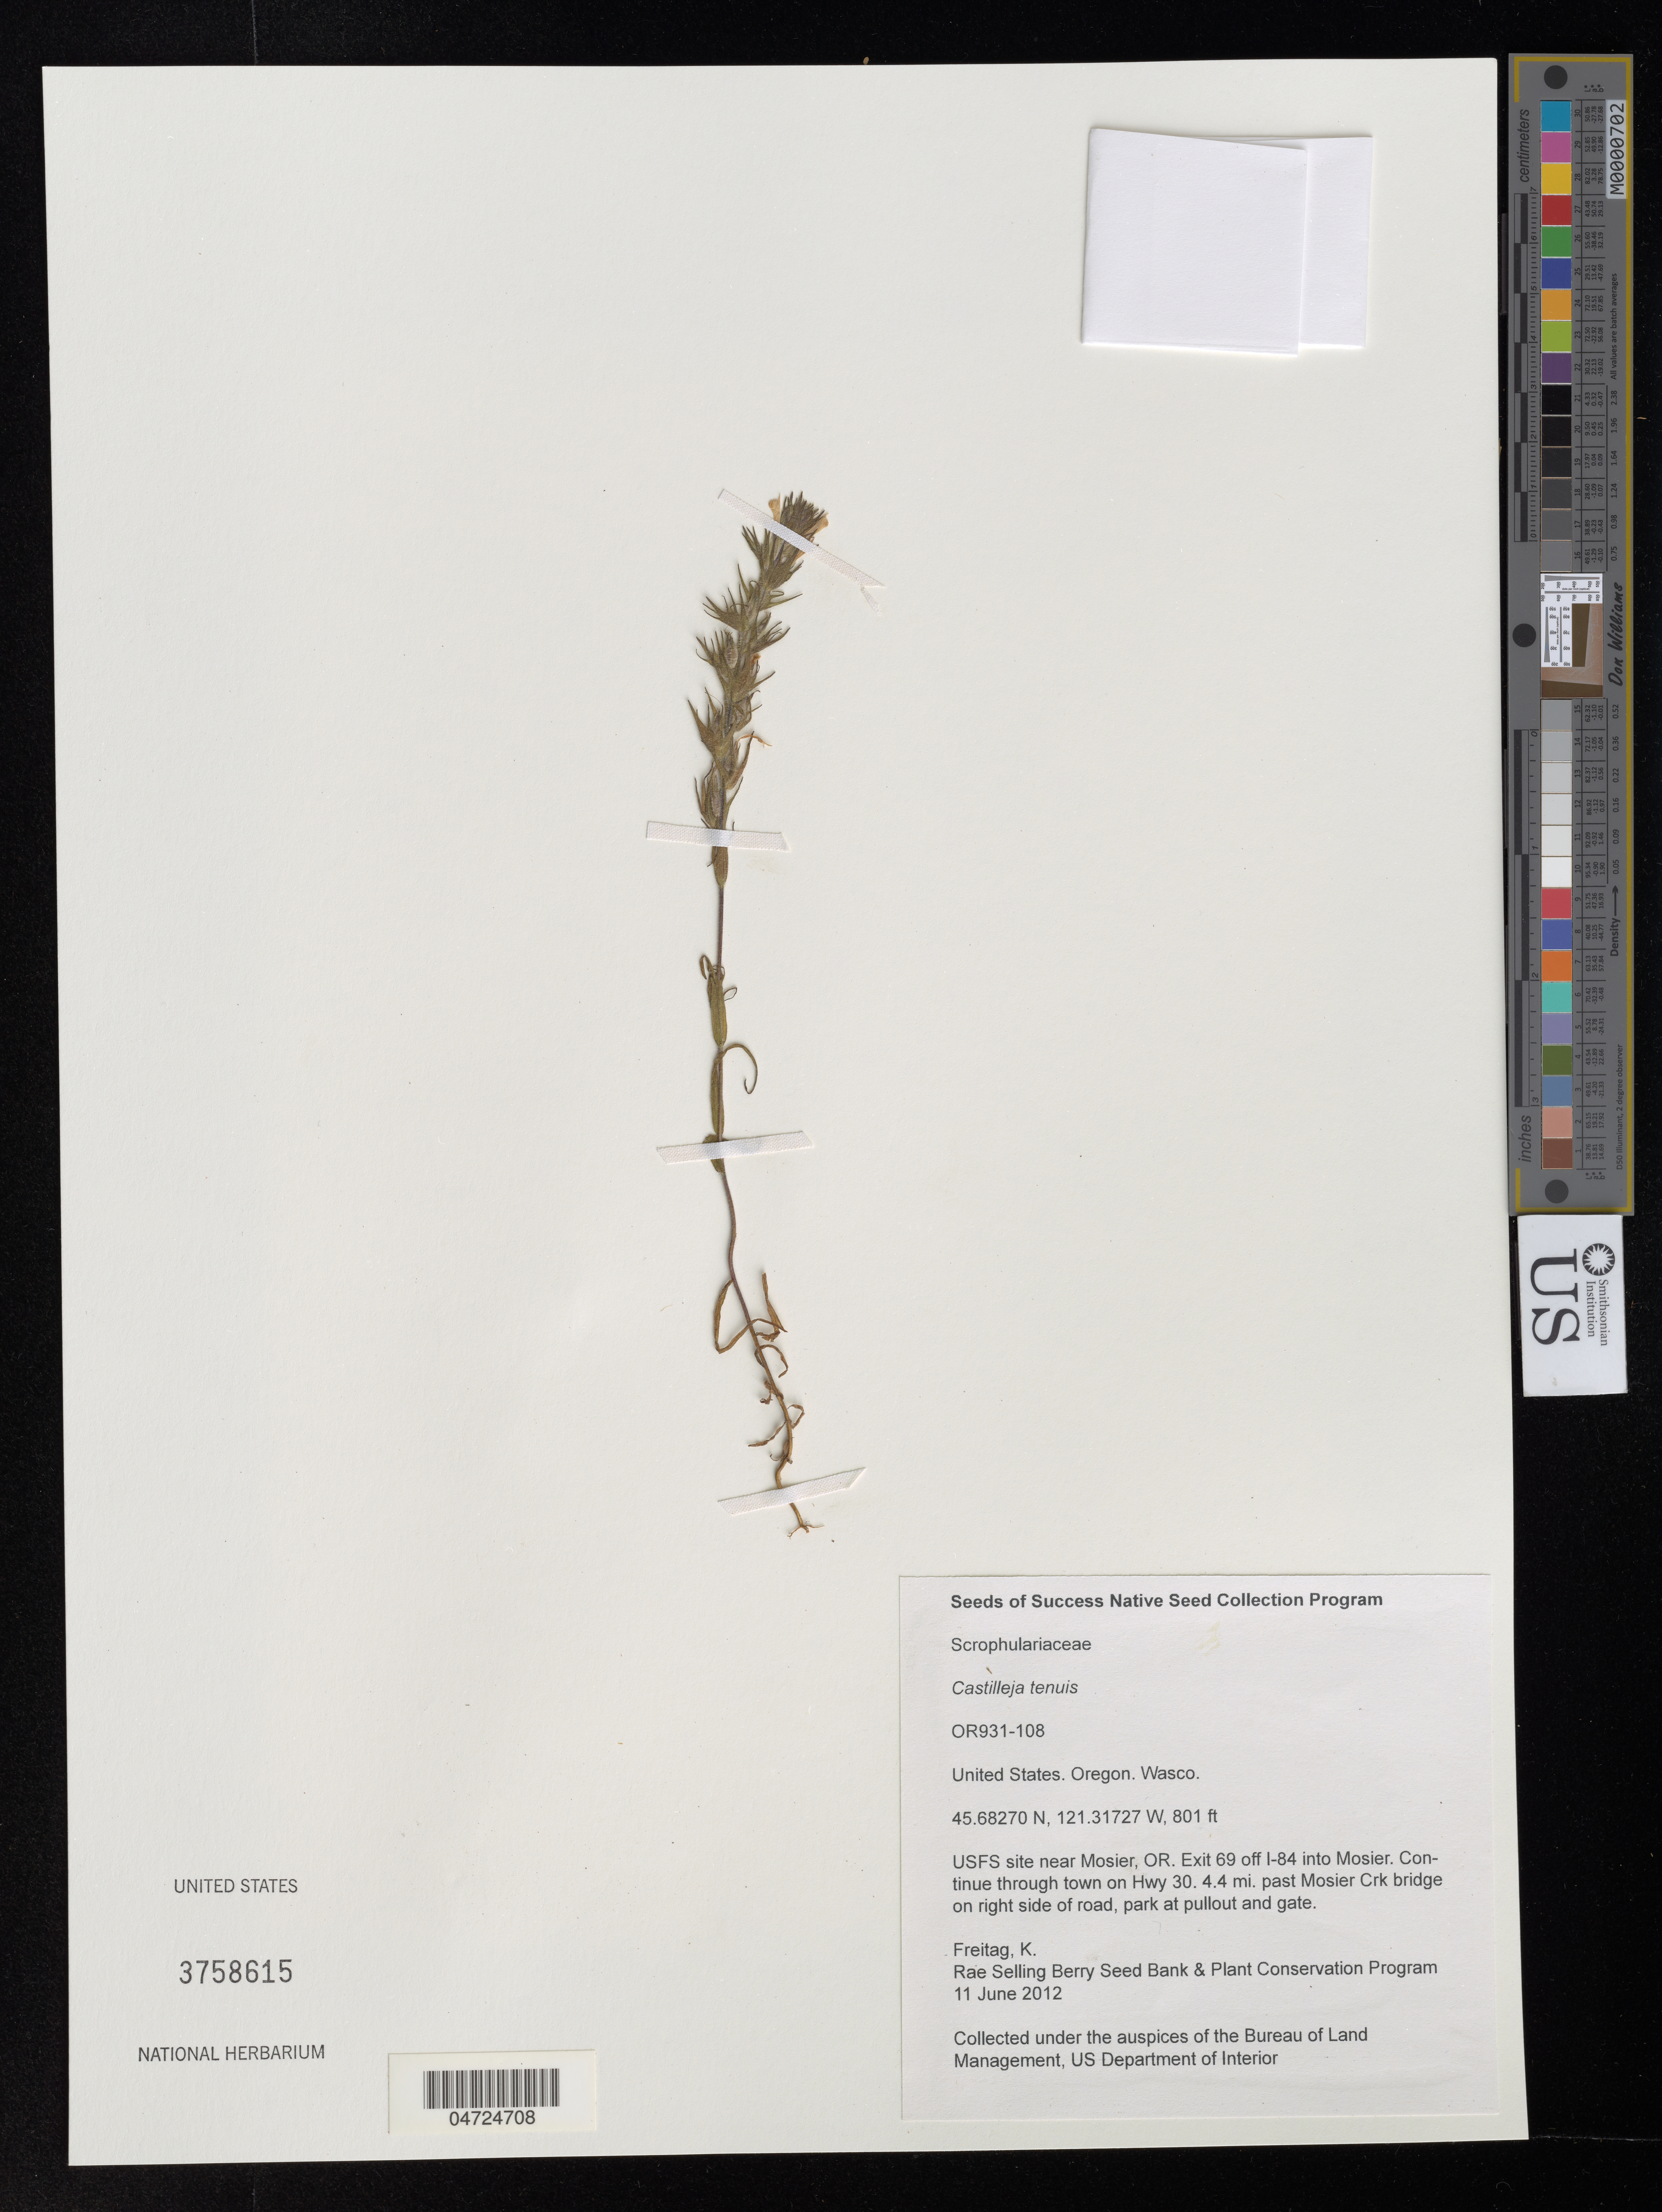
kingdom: Plantae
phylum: Tracheophyta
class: Magnoliopsida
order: Lamiales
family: Orobanchaceae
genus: Castilleja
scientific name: Castilleja tenuis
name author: (A. Heller) T.I. Chuang & Heckard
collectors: K. Freitag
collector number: OR931-108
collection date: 2012-06-11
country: United States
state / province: Oregon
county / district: Wasco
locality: Wasco. USFS site near Mosier, OR. Exit 69 off I-84 into Mosier. Continue through town on Hwy 30. 4.4 mi. past Mosier Crk bridge on right side of road, park at pullout and gate.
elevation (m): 244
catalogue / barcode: US 3758615